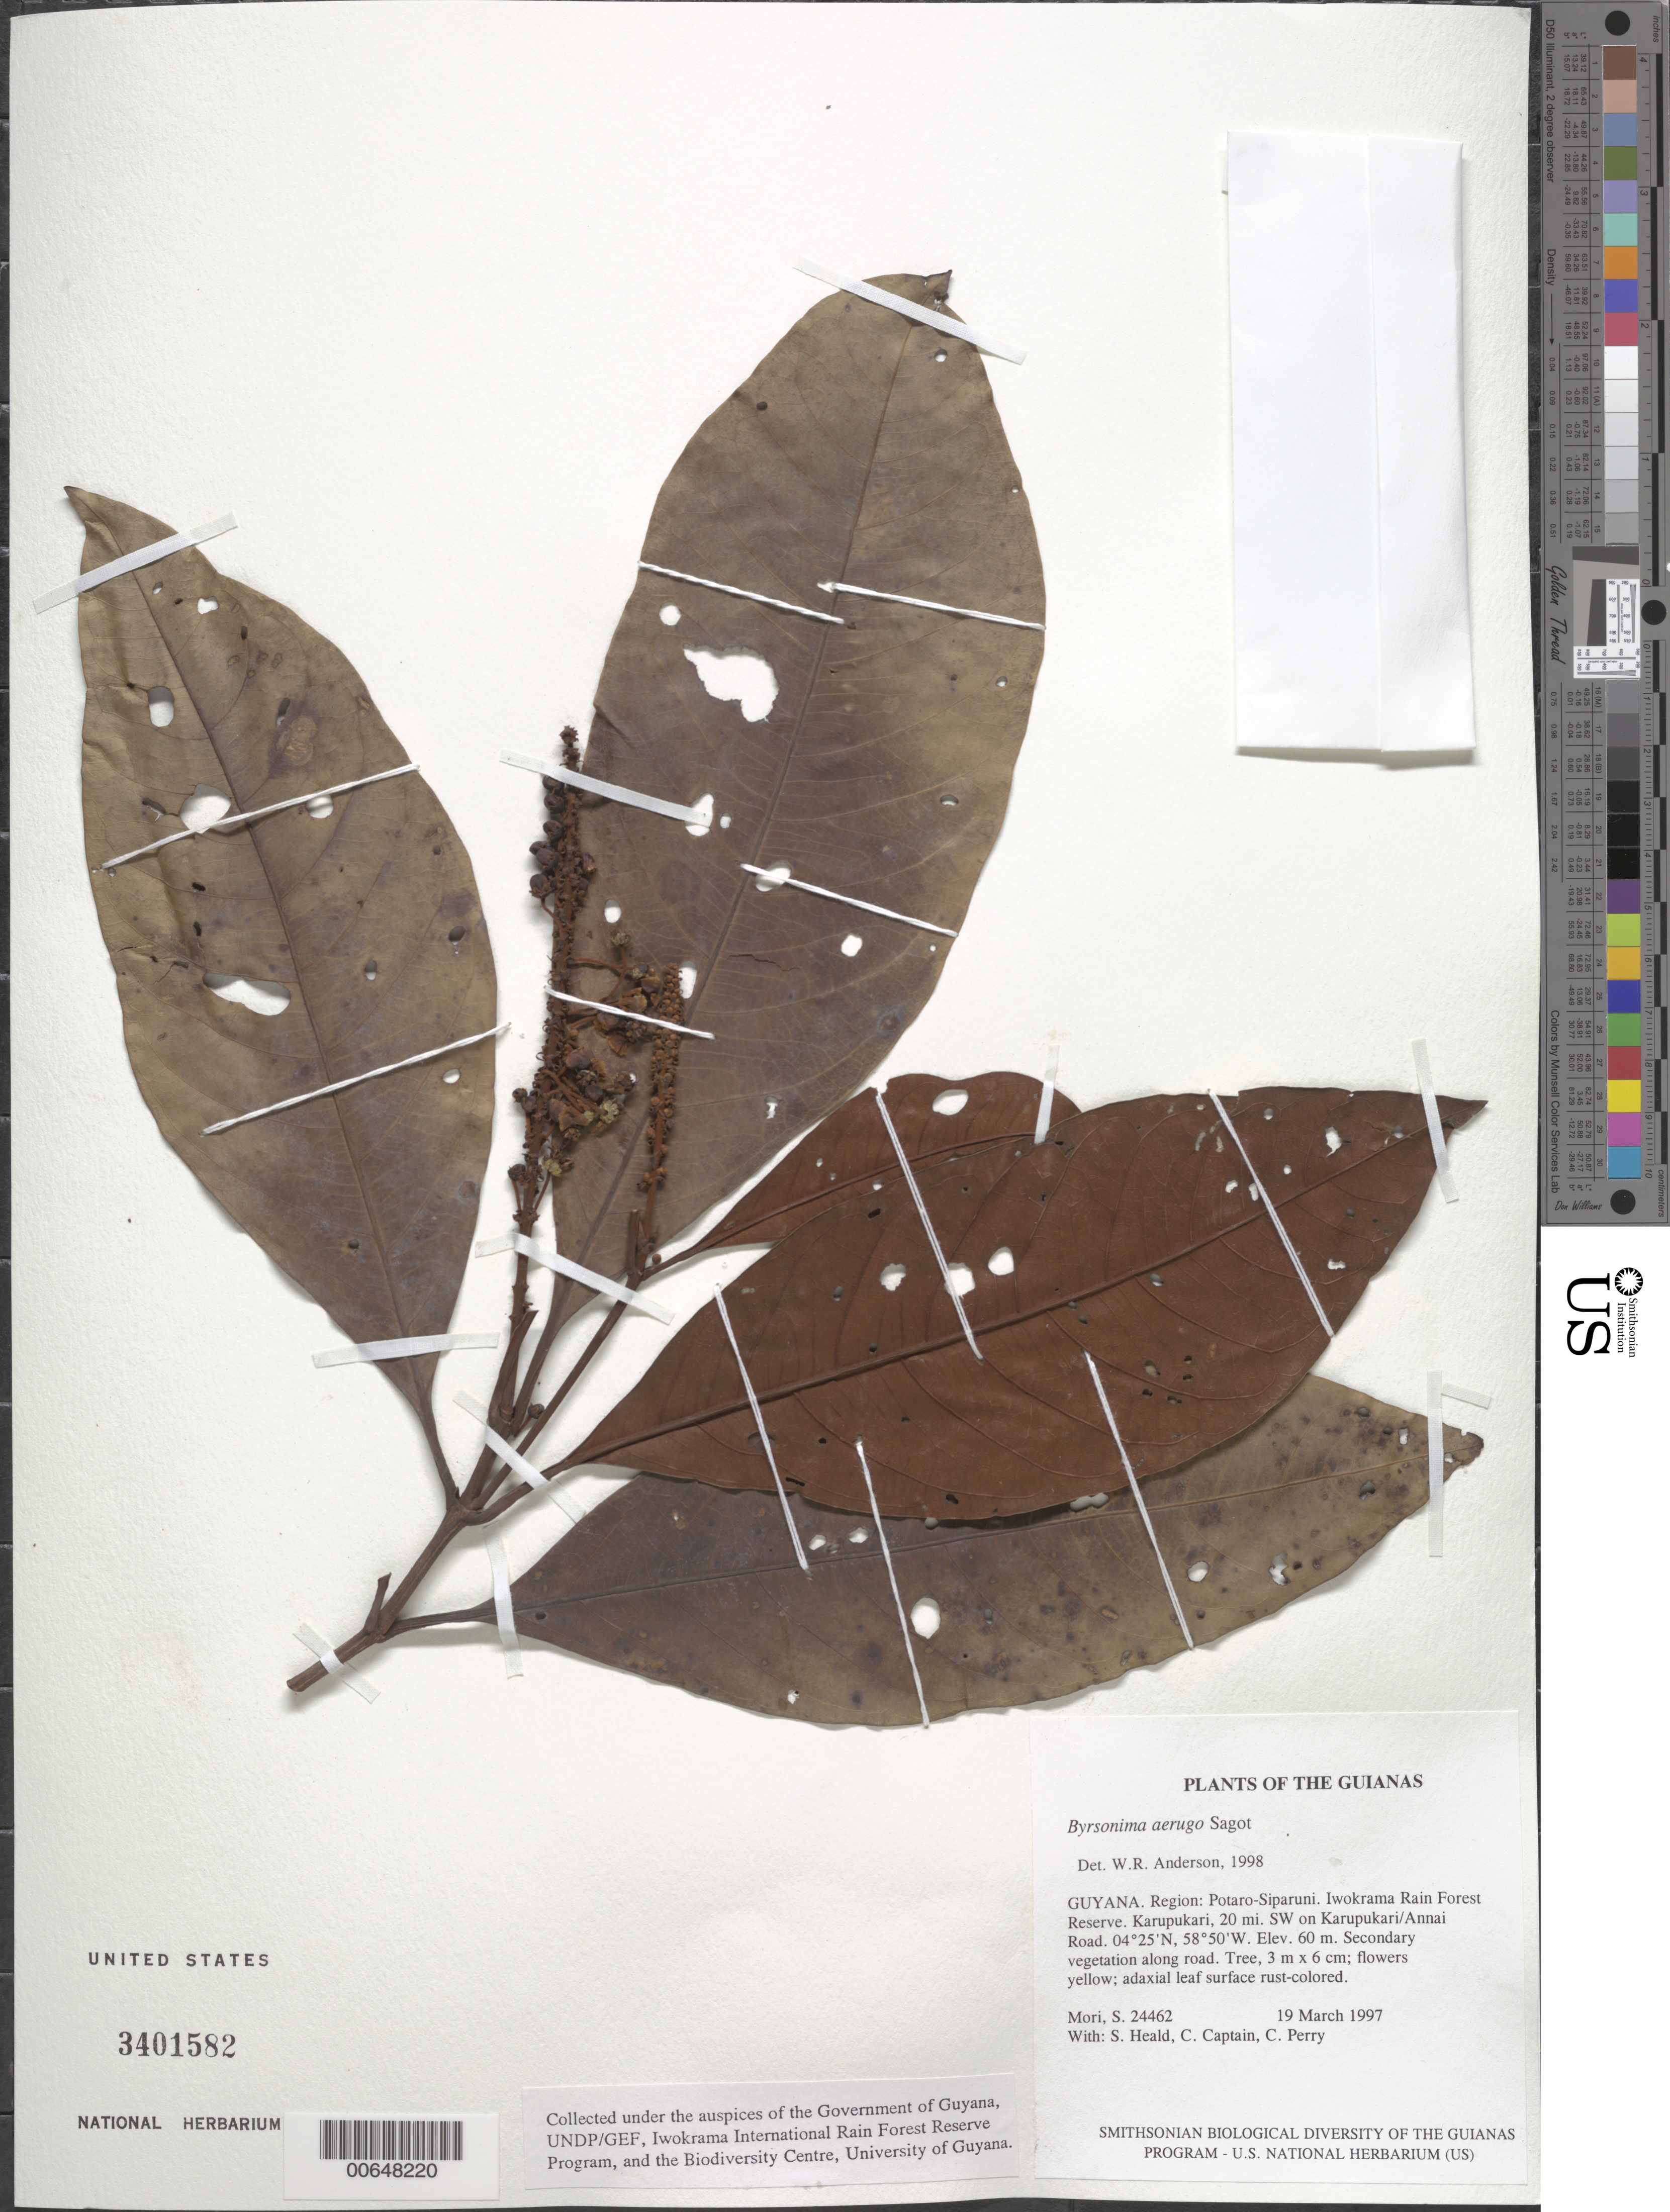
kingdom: Plantae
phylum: Tracheophyta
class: Magnoliopsida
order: Malpighiales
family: Malpighiaceae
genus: Byrsonima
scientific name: Byrsonima aerugo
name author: Sagot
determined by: Anderson, W. R., (MICH), University of Michigan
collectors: S. Mori, S. Heald, C. Captain & C. Perry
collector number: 24462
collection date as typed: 19 March 1997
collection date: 1997-03-19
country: Guyana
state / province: Potaro-Siparuni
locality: Iwokrama Rain Forest Reserve. Karupukari, 20 mi. SW on Karupukari/Annai Road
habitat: Secondary vegetation along road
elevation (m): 60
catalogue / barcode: US 3401582